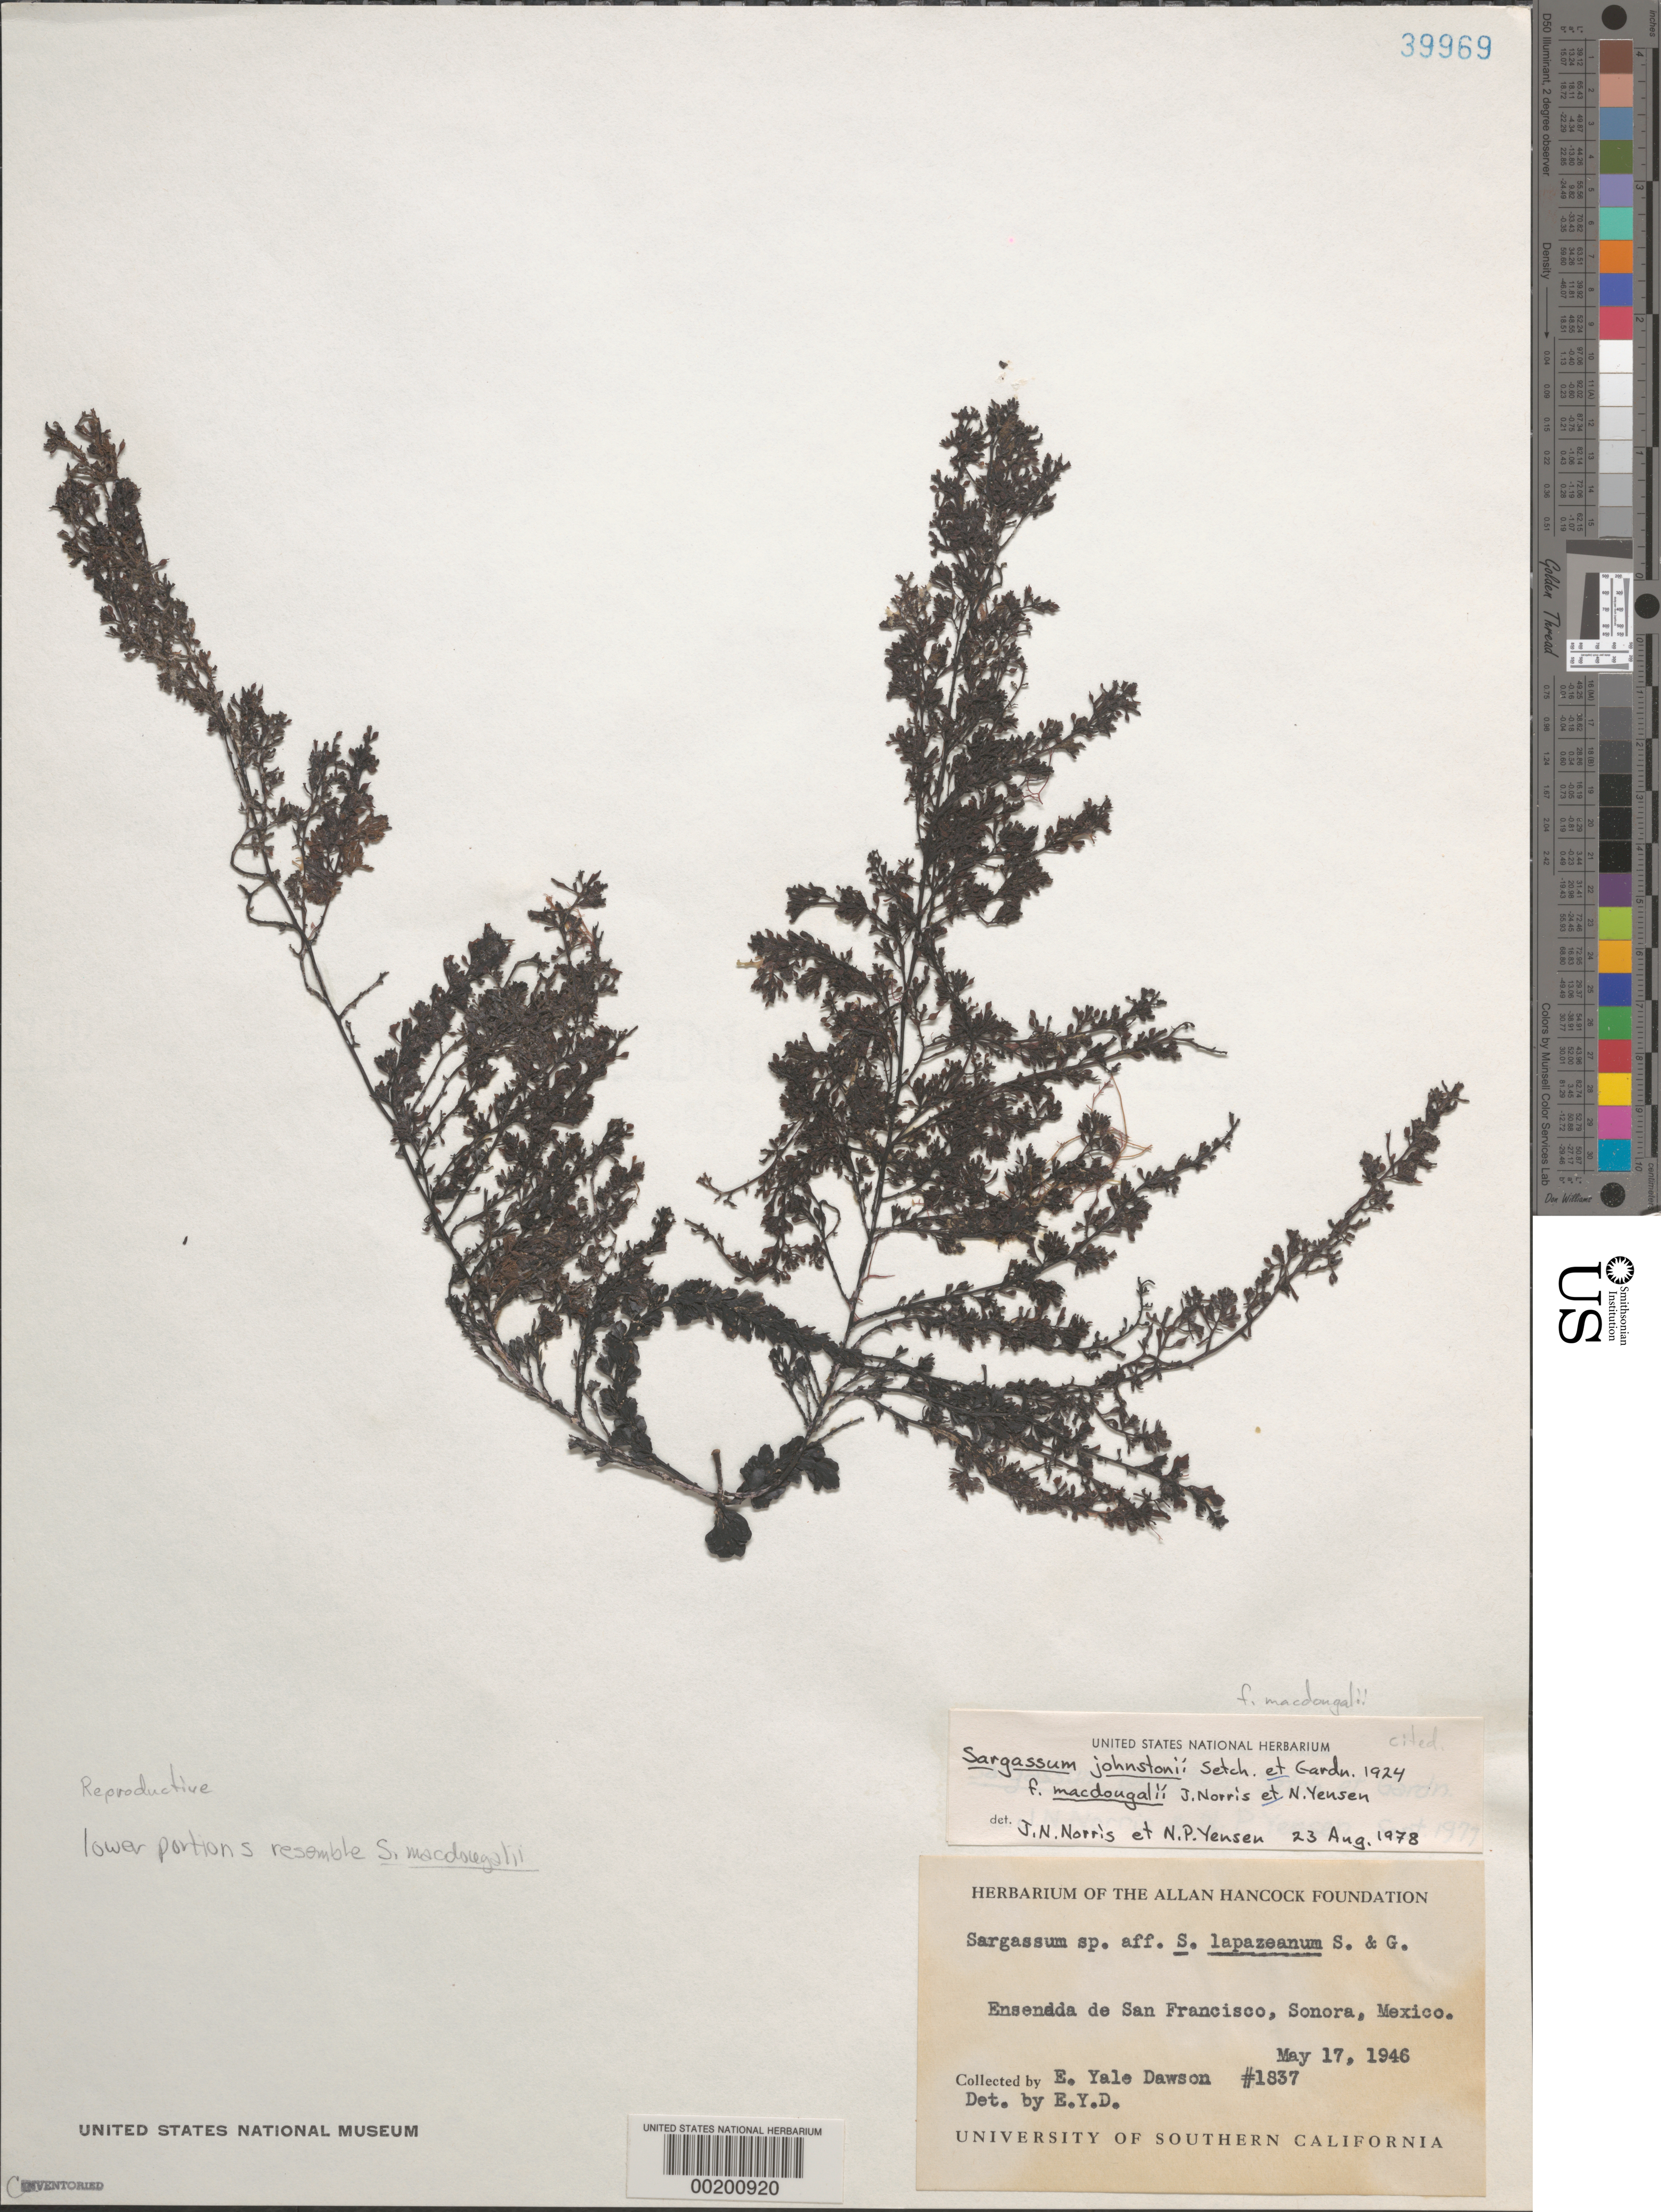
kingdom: Chromista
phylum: Ochrophyta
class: Phaeophyceae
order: Fucales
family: Sargassaceae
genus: Sargassum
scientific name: Sargassum johnstonii f. macdougalii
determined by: Norris, J. N.; Yensen, N. P.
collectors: E. Y. Dawson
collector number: EYD 1837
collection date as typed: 17 May 1946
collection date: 1946-05-17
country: Mexico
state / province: Sonora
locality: Ensenada de San Francisco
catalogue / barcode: US 39969